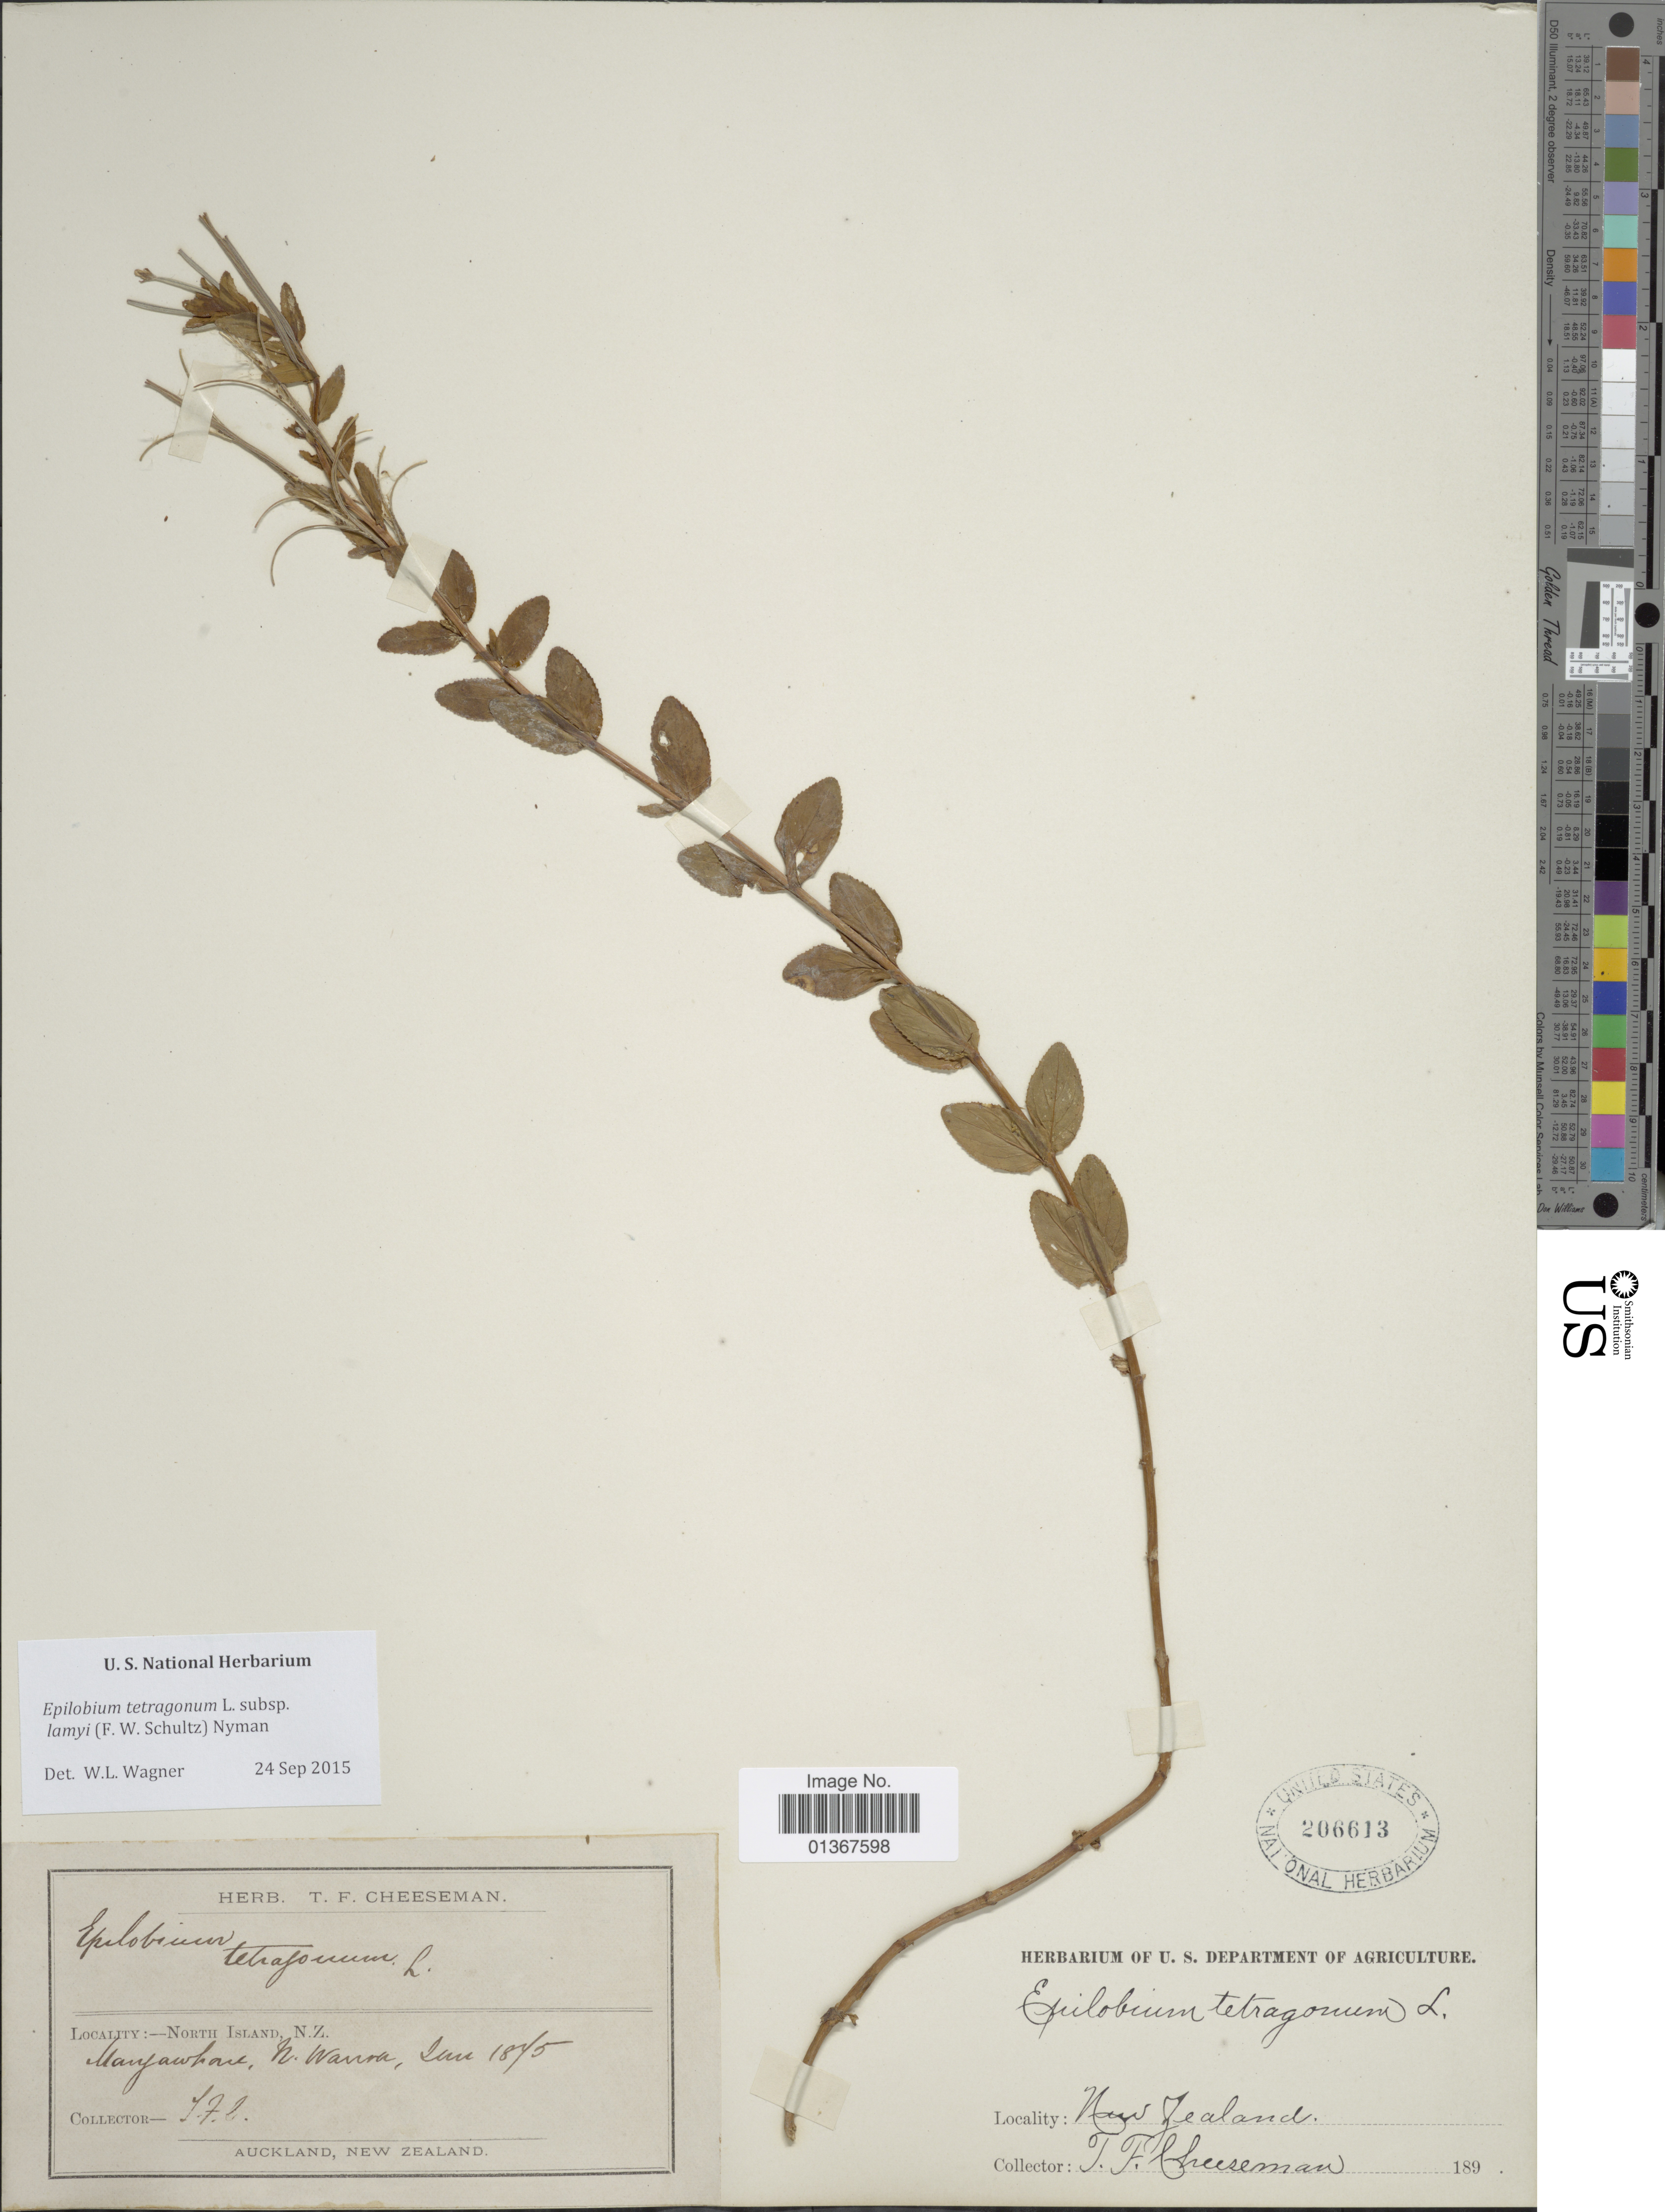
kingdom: Plantae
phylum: Tracheophyta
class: Magnoliopsida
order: Myrtales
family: Onagraceae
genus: Epilobium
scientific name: Epilobium tetragonum subsp. lamyi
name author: (F.W. Schultz) Nyman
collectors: T. F. Cheeseman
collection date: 1875-06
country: New Zealand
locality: North Island, Maryawhore, N. Warroa.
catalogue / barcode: US 206613